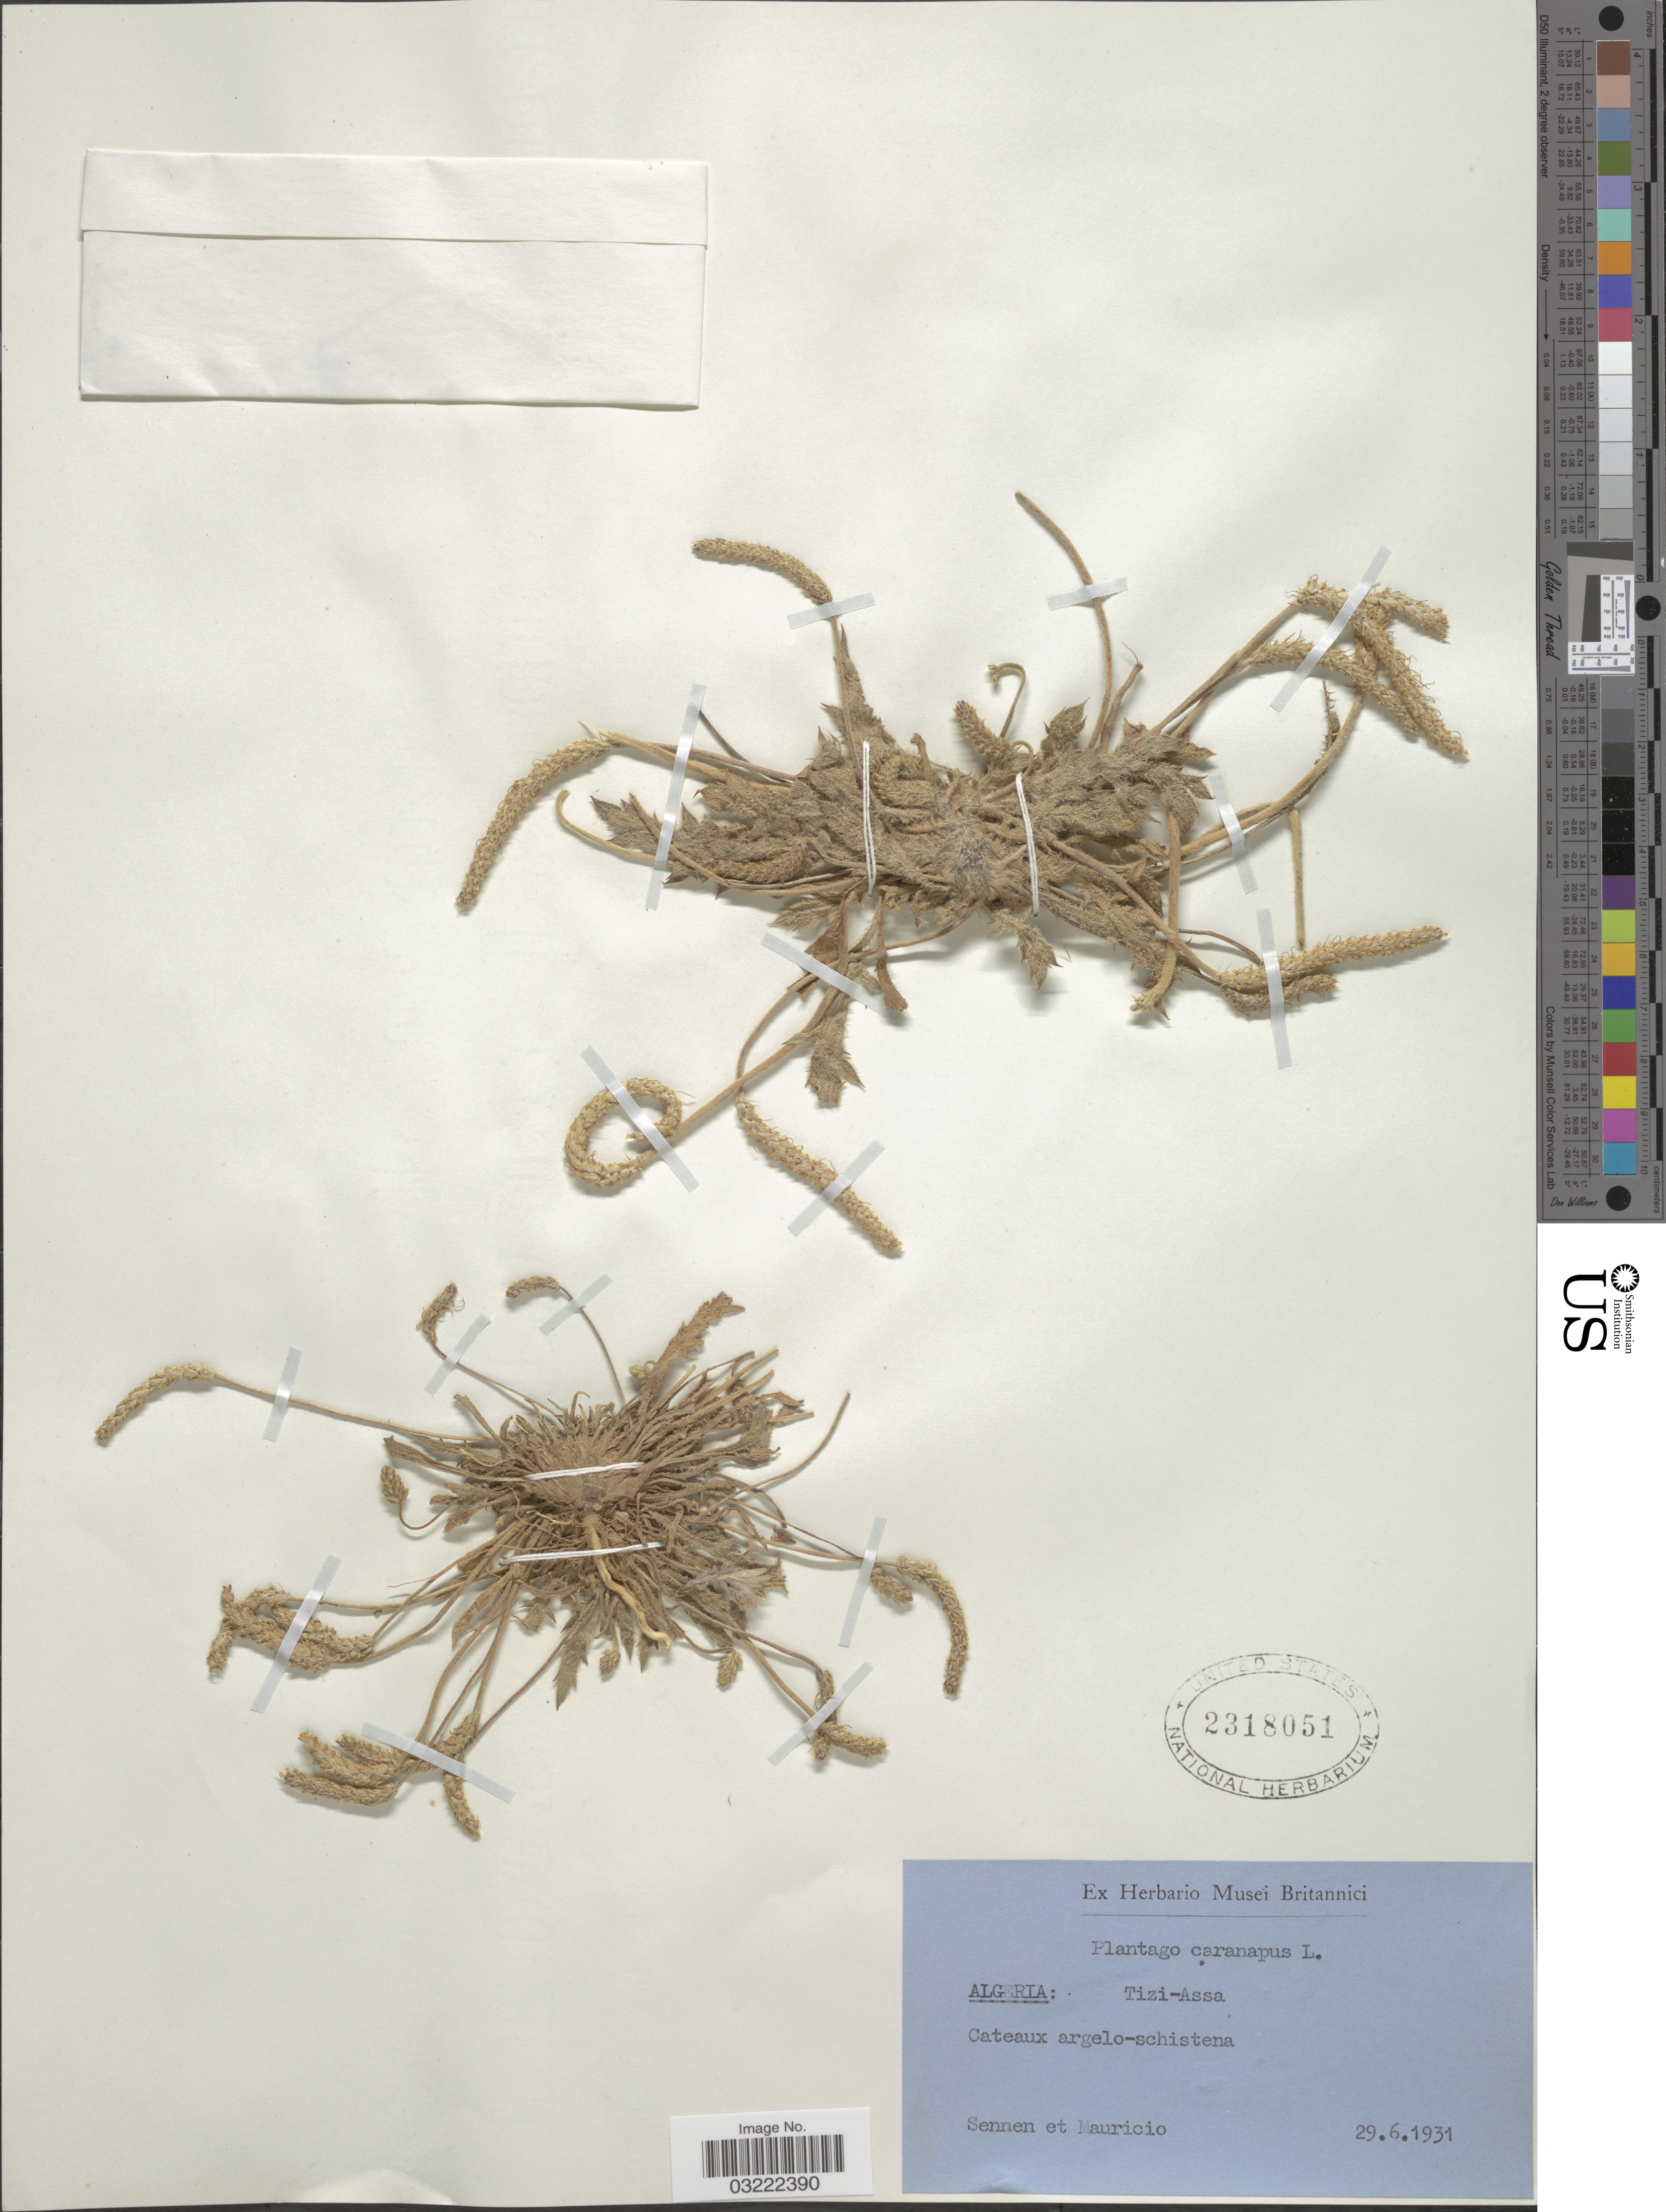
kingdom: Plantae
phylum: Tracheophyta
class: Magnoliopsida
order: Lamiales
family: Plantaginaceae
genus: Plantago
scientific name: Plantago coronopus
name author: L.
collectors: E. Sennen & Mauricio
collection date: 1931-06-29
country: Algeria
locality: Tizi-Assa.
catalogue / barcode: US 2318051